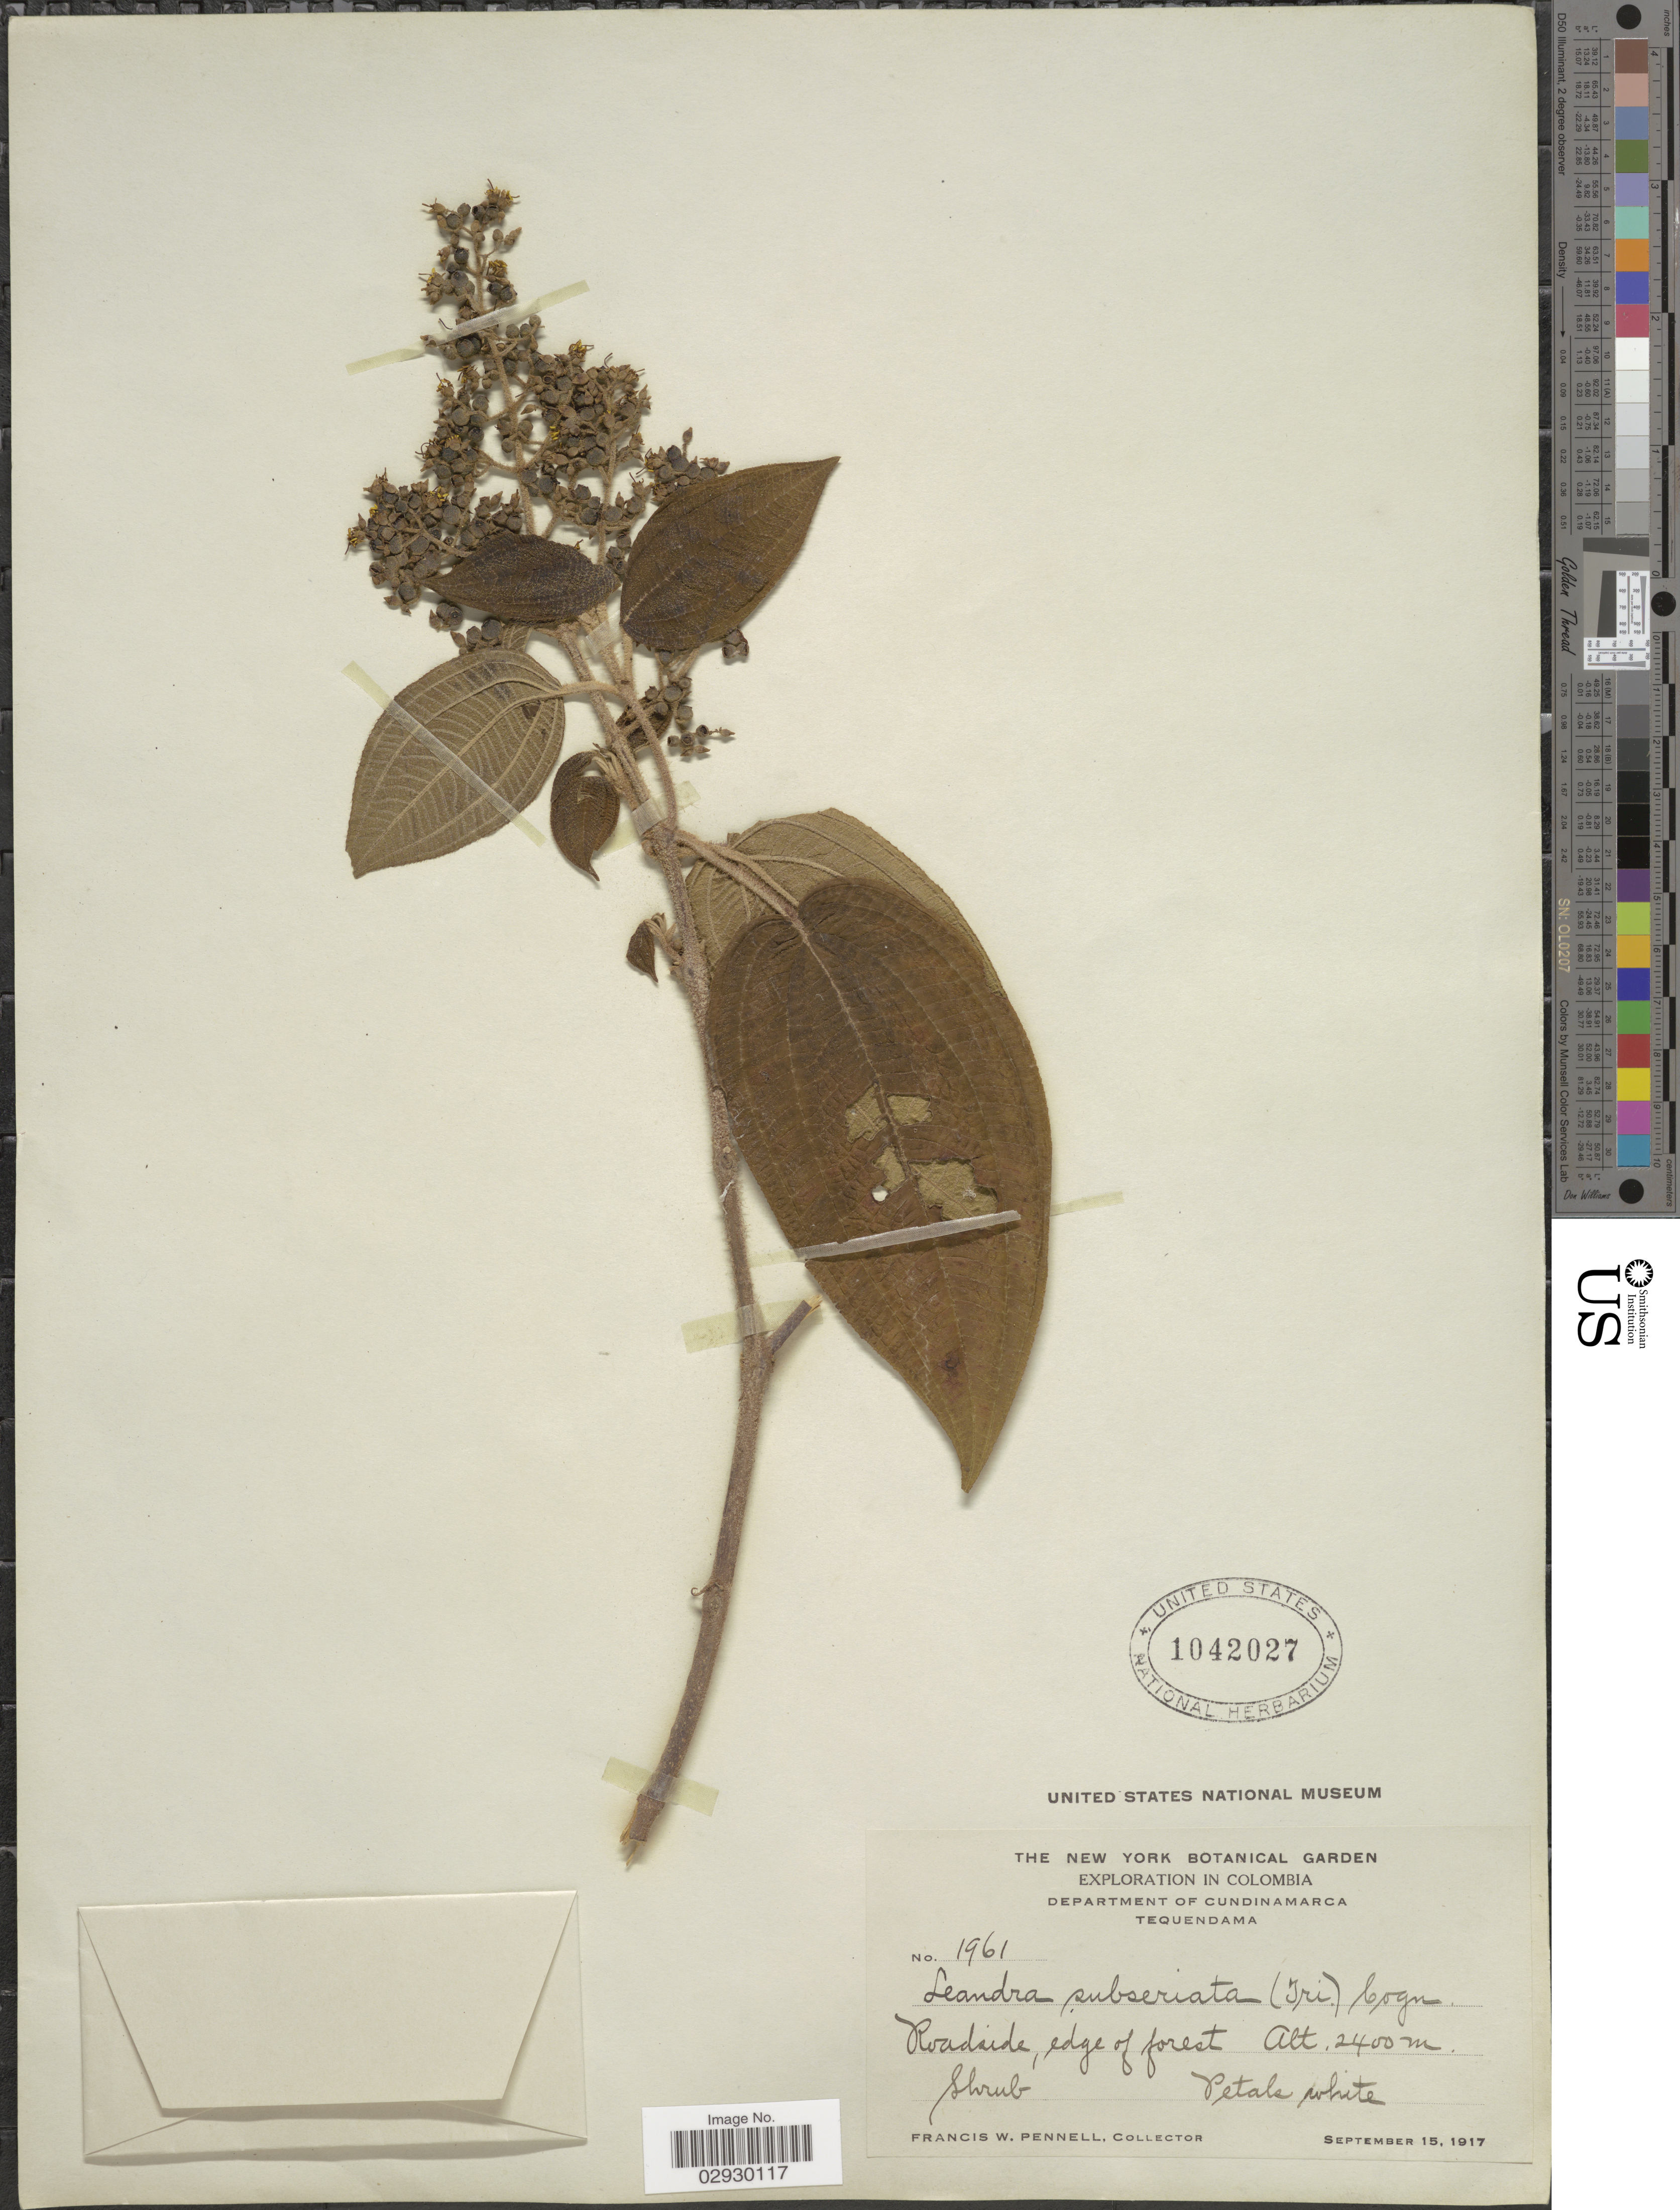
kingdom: Plantae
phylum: Tracheophyta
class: Magnoliopsida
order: Myrtales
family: Melastomataceae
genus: Leandra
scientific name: Leandra subseriata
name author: (Naudin) Cogn.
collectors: F. W. Pennell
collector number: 1961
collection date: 1917-09-15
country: Colombia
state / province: Cundinamarca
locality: Department of Cundinamarca. Tequendama. Roadside, edge of forest.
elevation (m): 2400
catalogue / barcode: US 1042027